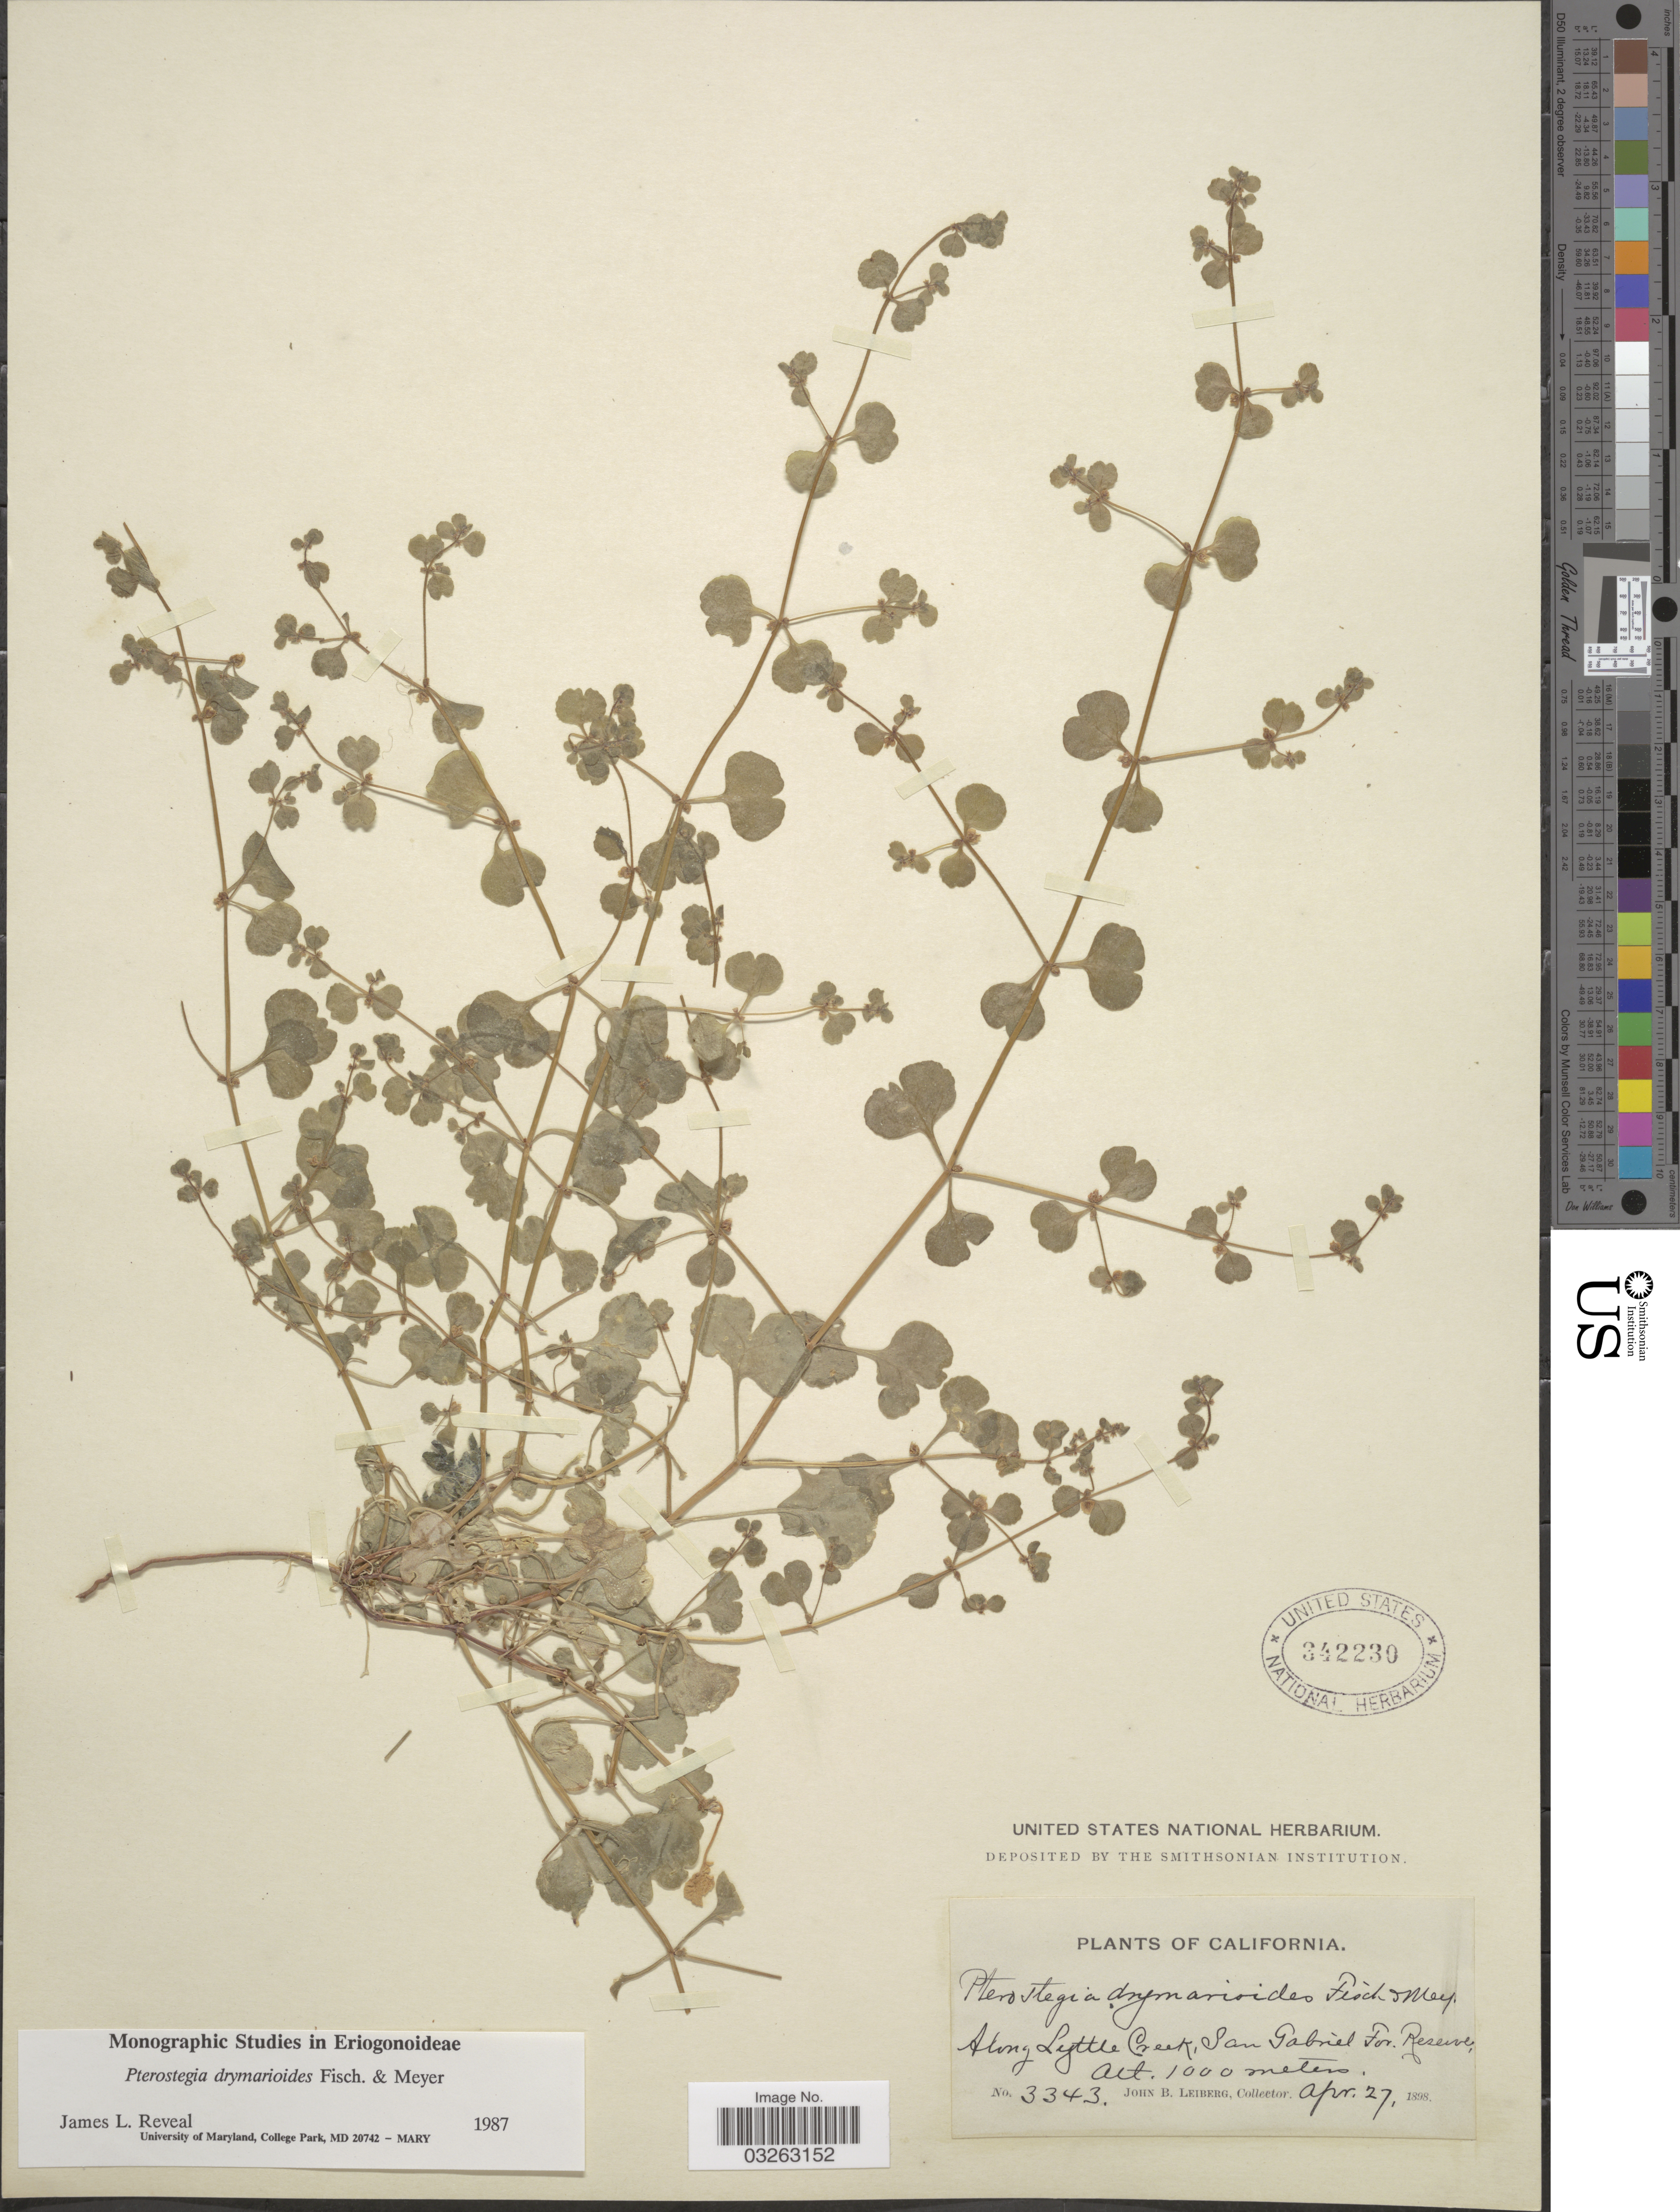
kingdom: Plantae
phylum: Tracheophyta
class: Magnoliopsida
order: Caryophyllales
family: Polygonaceae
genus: Pterostegia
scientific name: Pterostegia drymarioides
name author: Fisch. & C.A. Mey.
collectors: J. B. Leiberg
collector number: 3343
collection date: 1898-04-27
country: United States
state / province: California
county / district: Los Angeles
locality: Along Lyttle Creek, San Gabriel For. Reserve.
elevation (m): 1000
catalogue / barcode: US 342230